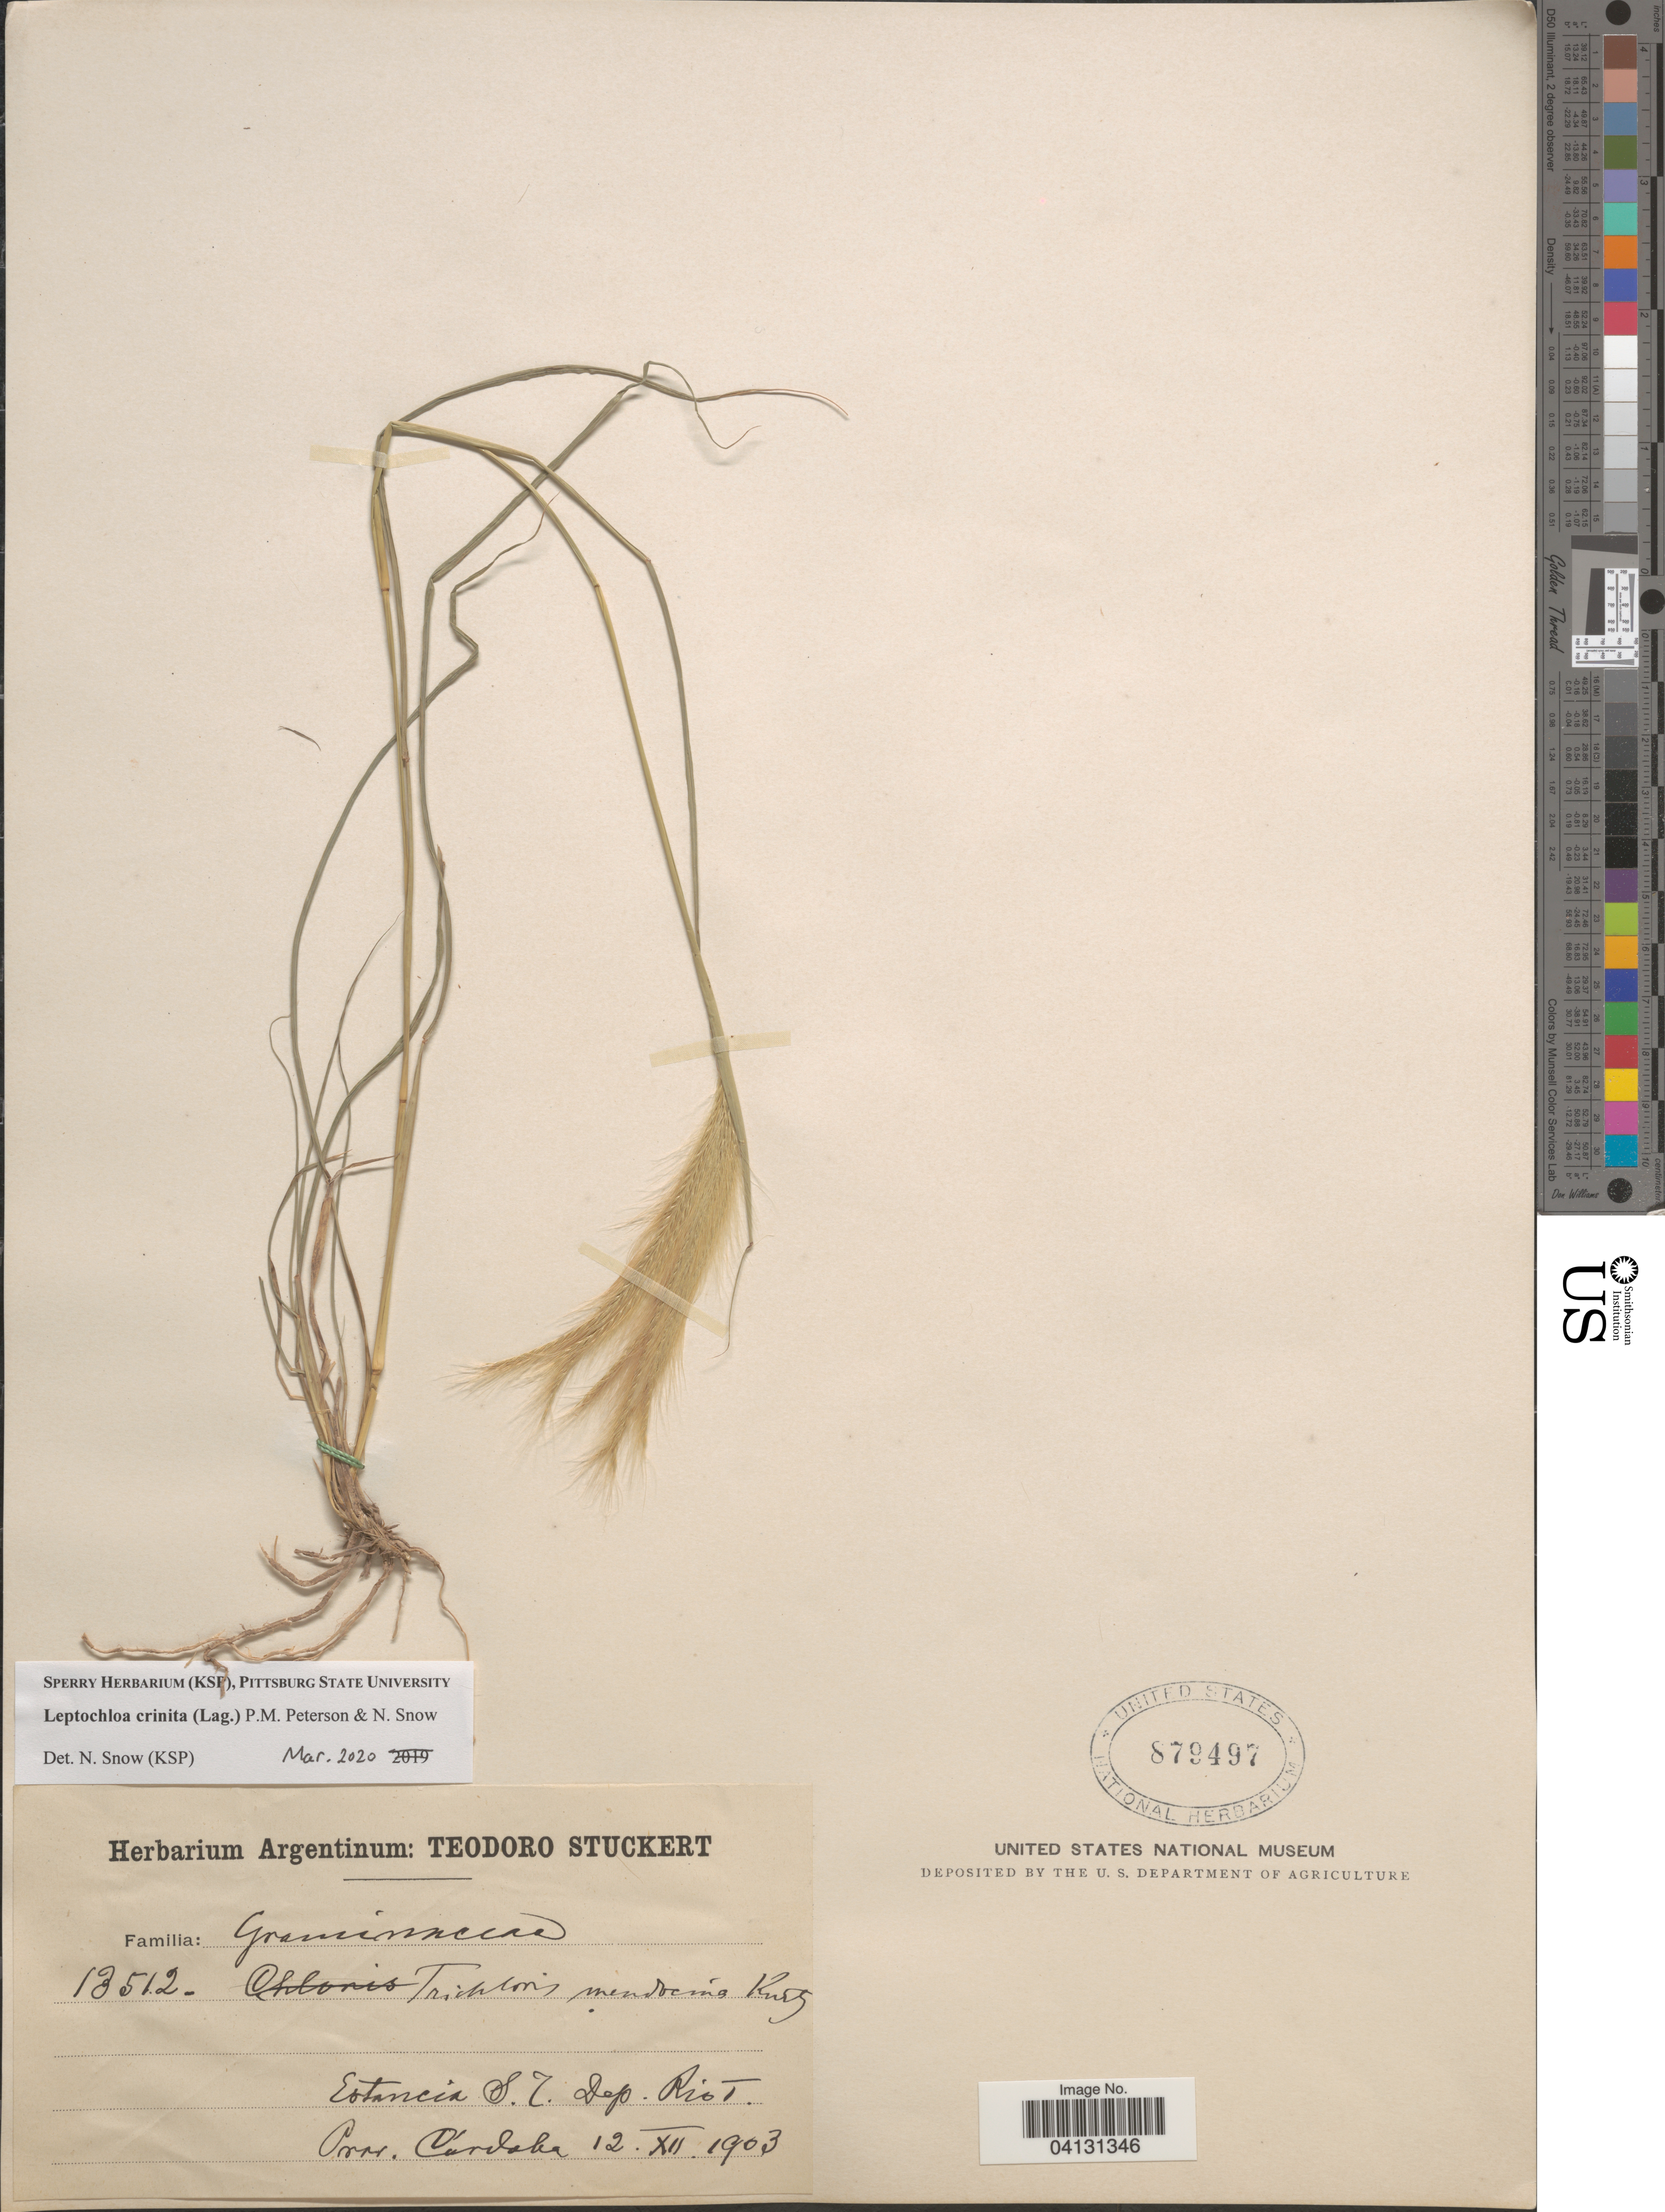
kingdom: Plantae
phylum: Tracheophyta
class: Liliopsida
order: Poales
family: Poaceae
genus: Leptochloa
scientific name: Leptochloa crinita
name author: (Lag.) P.M. Peterson & N. Snow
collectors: Ex herb. Teodoro Stuckert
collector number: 13512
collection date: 1903-12-12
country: Argentina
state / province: Córdoba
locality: Estancia S.J. Dep. Rio T. Prov. Córdoba.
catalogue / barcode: US 879497